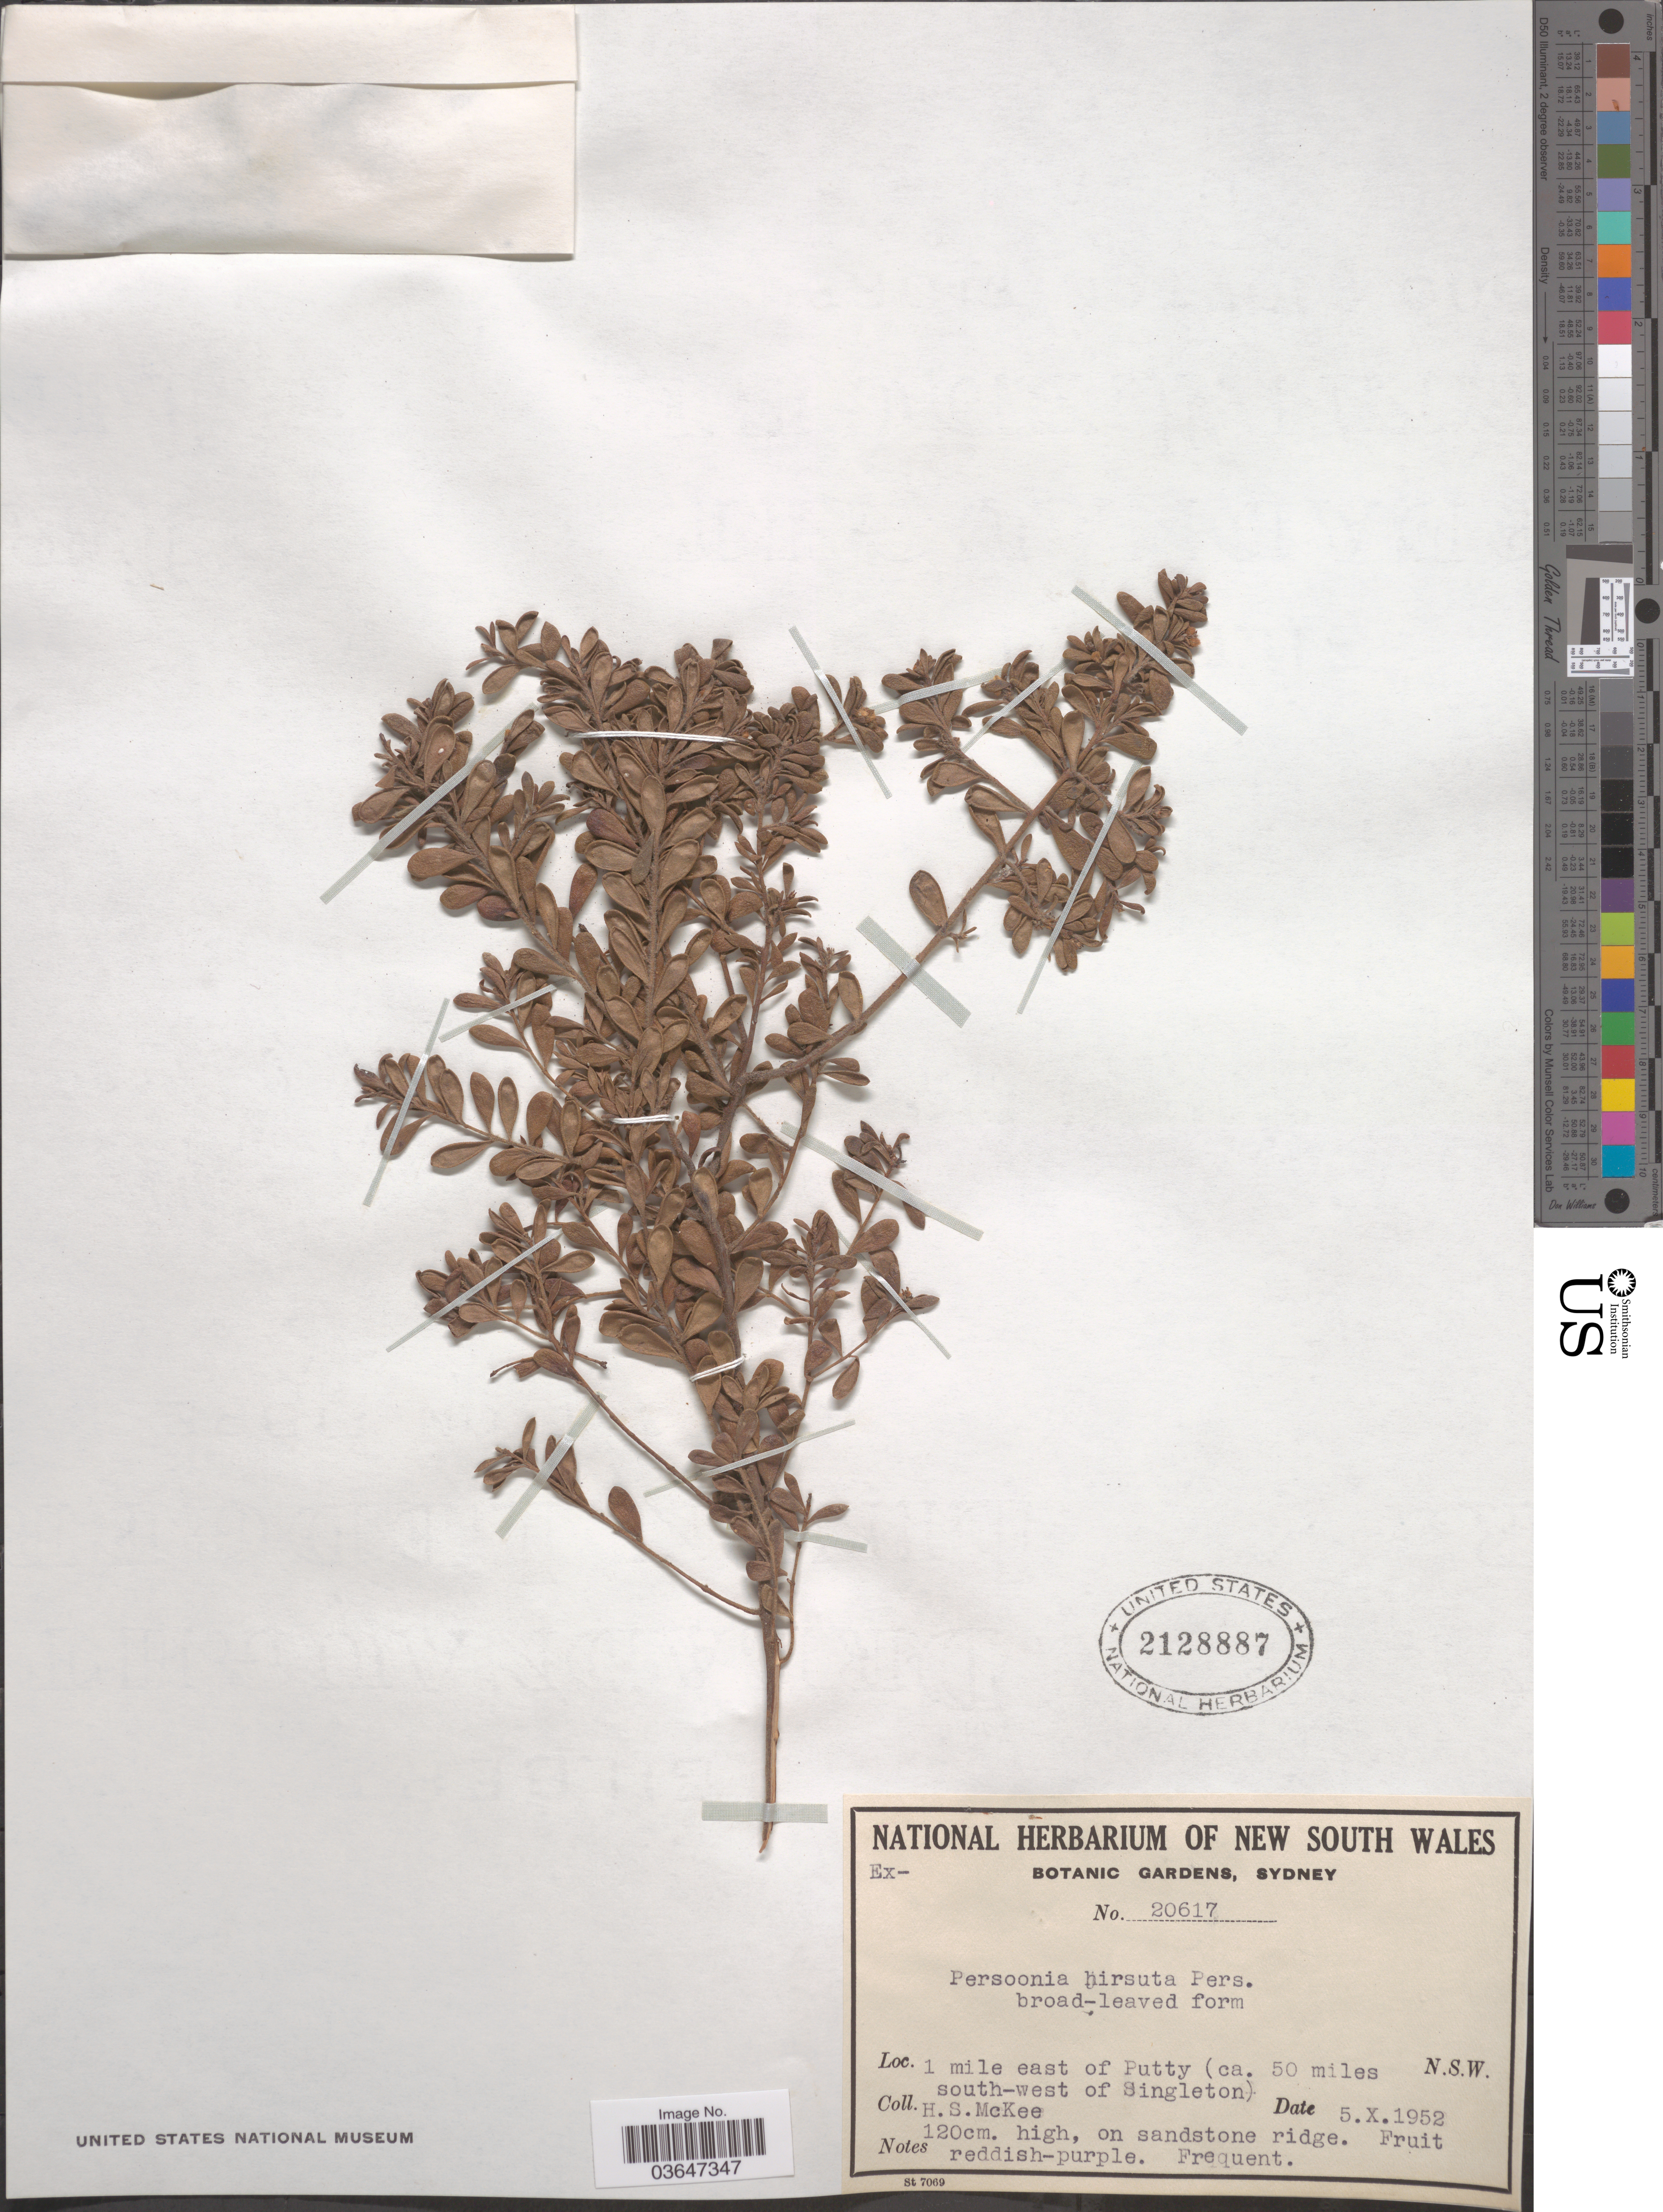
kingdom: Plantae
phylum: Tracheophyta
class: Magnoliopsida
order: Proteales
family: Proteaceae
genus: Persoonia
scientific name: Persoonia hirsuta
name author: Pers.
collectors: H. S. McKee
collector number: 20617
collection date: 1952-10-05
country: Australia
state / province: New South Wales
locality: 1 mile east of Putty (ca. 50 miles south-west of Singleton).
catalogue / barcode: US 2128887